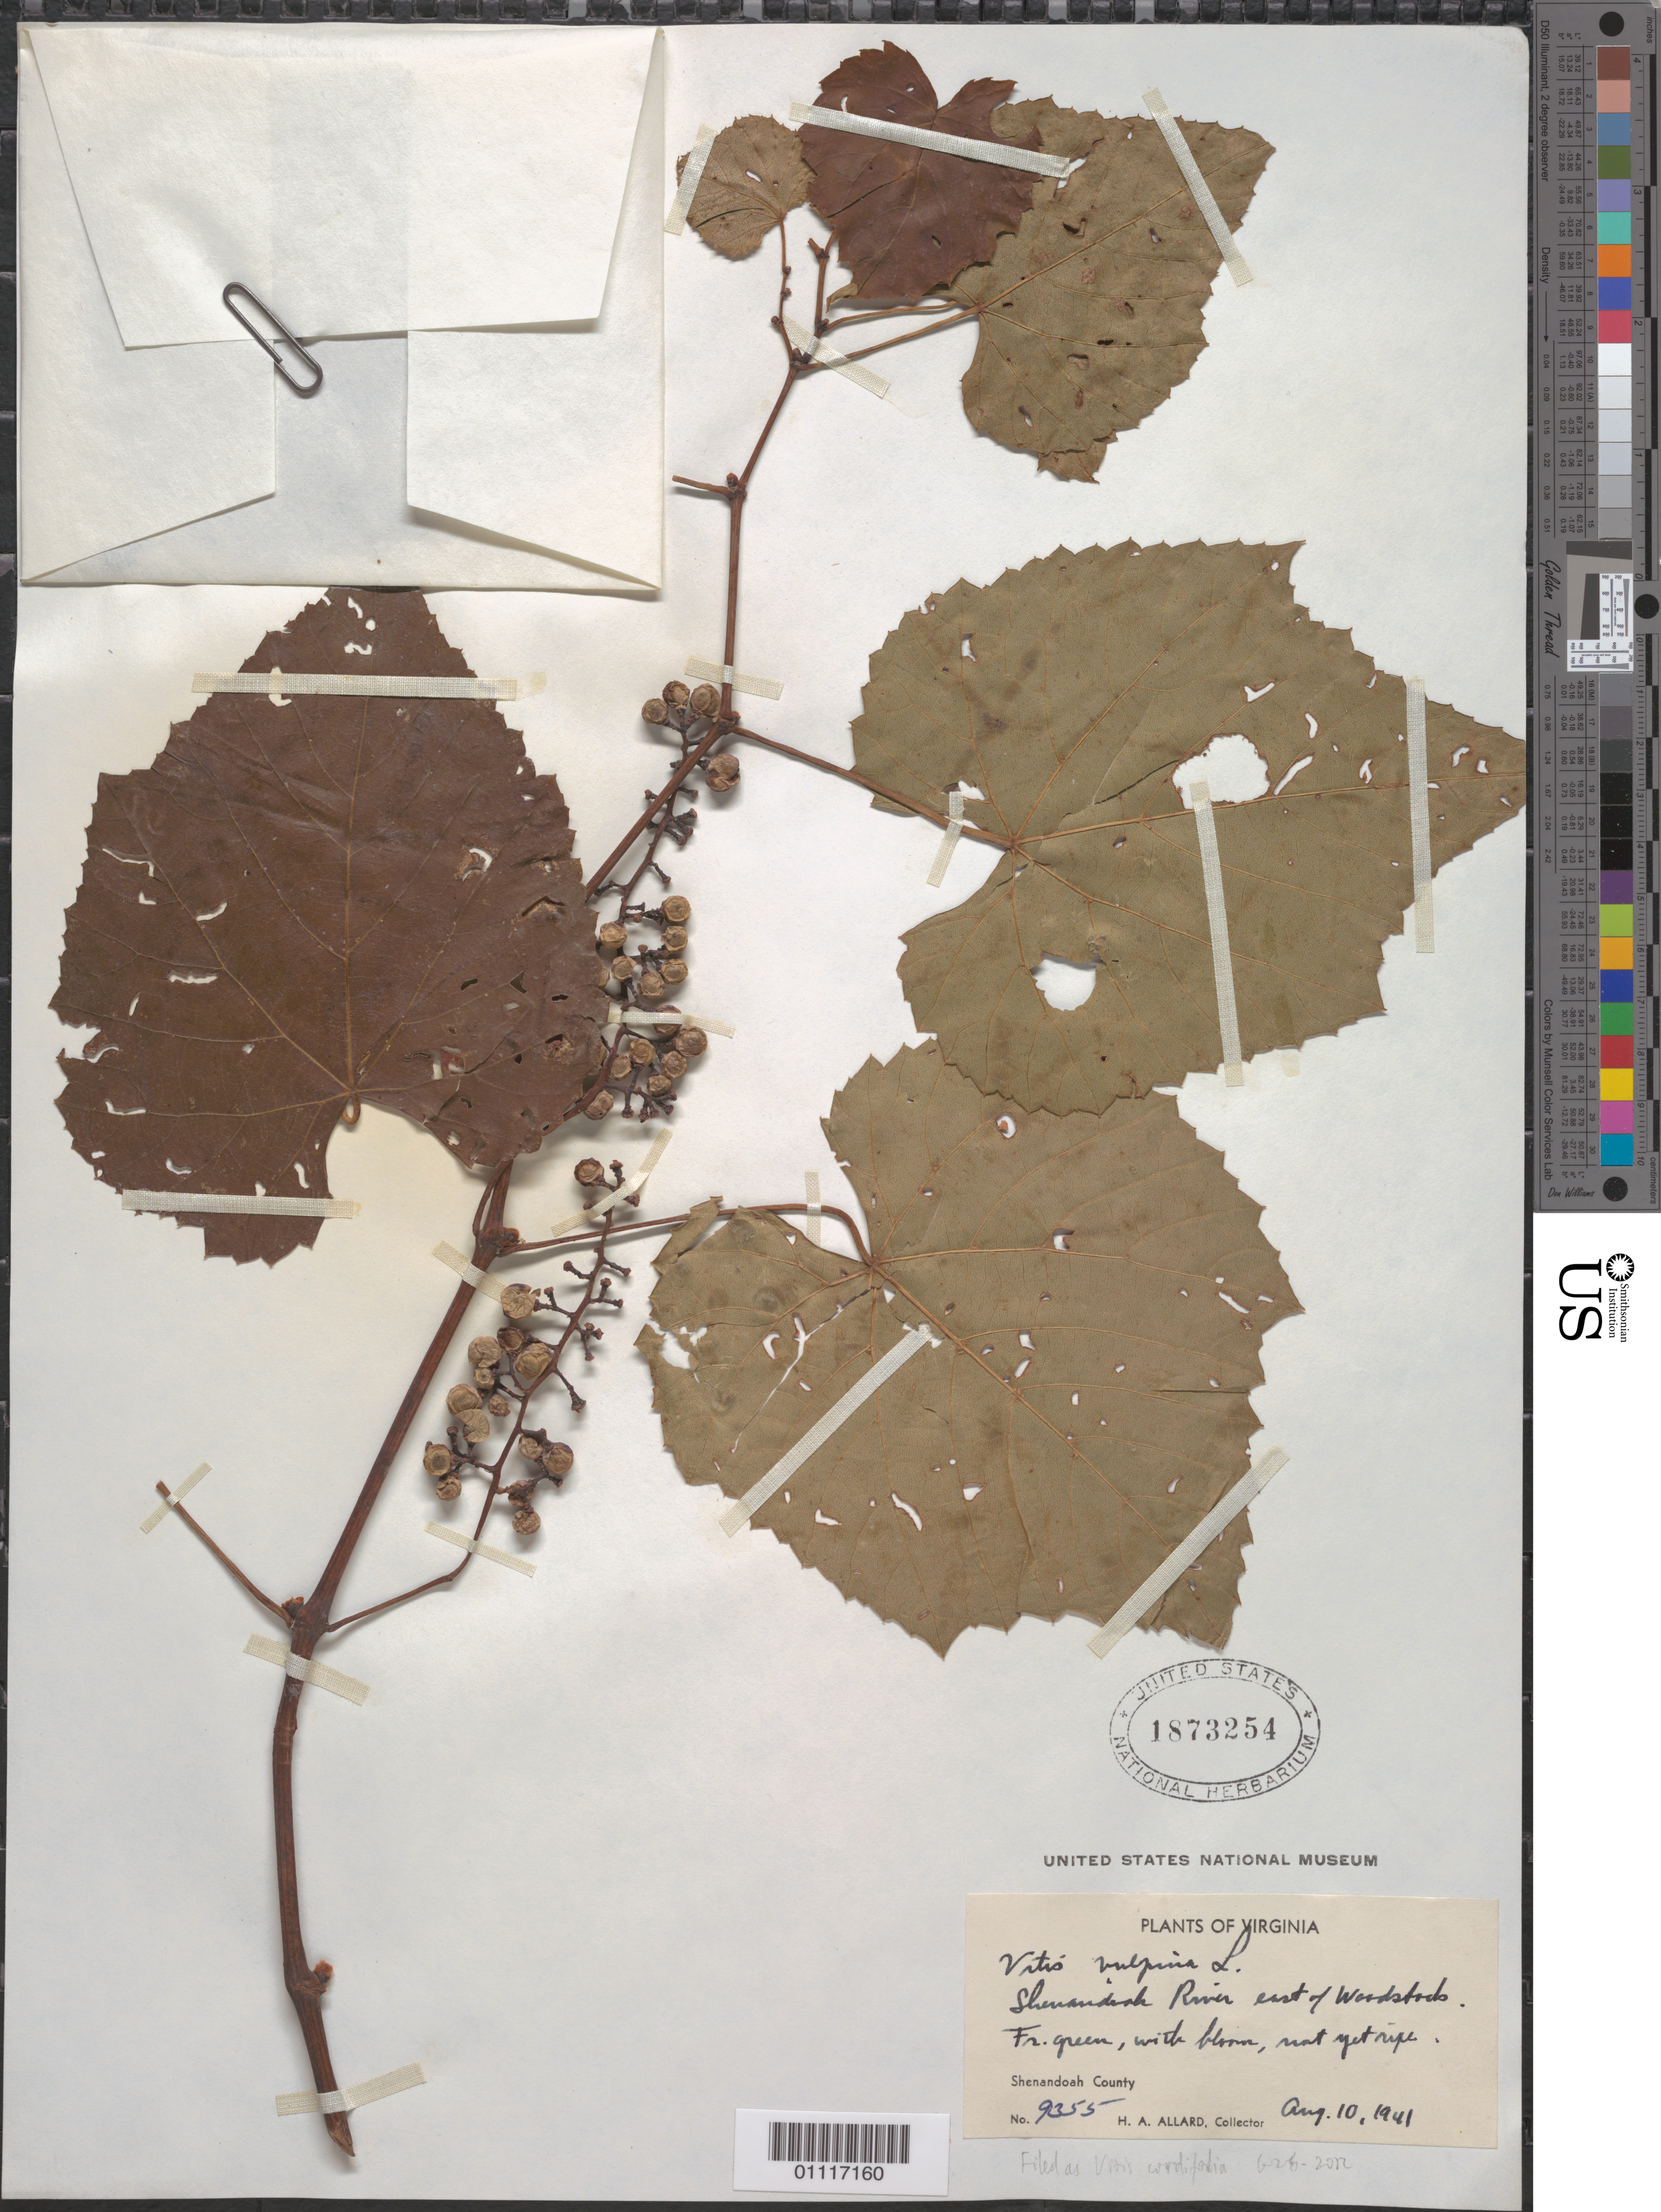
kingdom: Plantae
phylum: Tracheophyta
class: Magnoliopsida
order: Vitales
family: Vitaceae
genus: Vitis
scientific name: Vitis cordifolia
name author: Michx.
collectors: H. A. Allard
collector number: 9355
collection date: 1941-08-10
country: United States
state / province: Virginia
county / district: Shenandoah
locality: Shenandoah River east of Woodstocks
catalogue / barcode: US 1873254